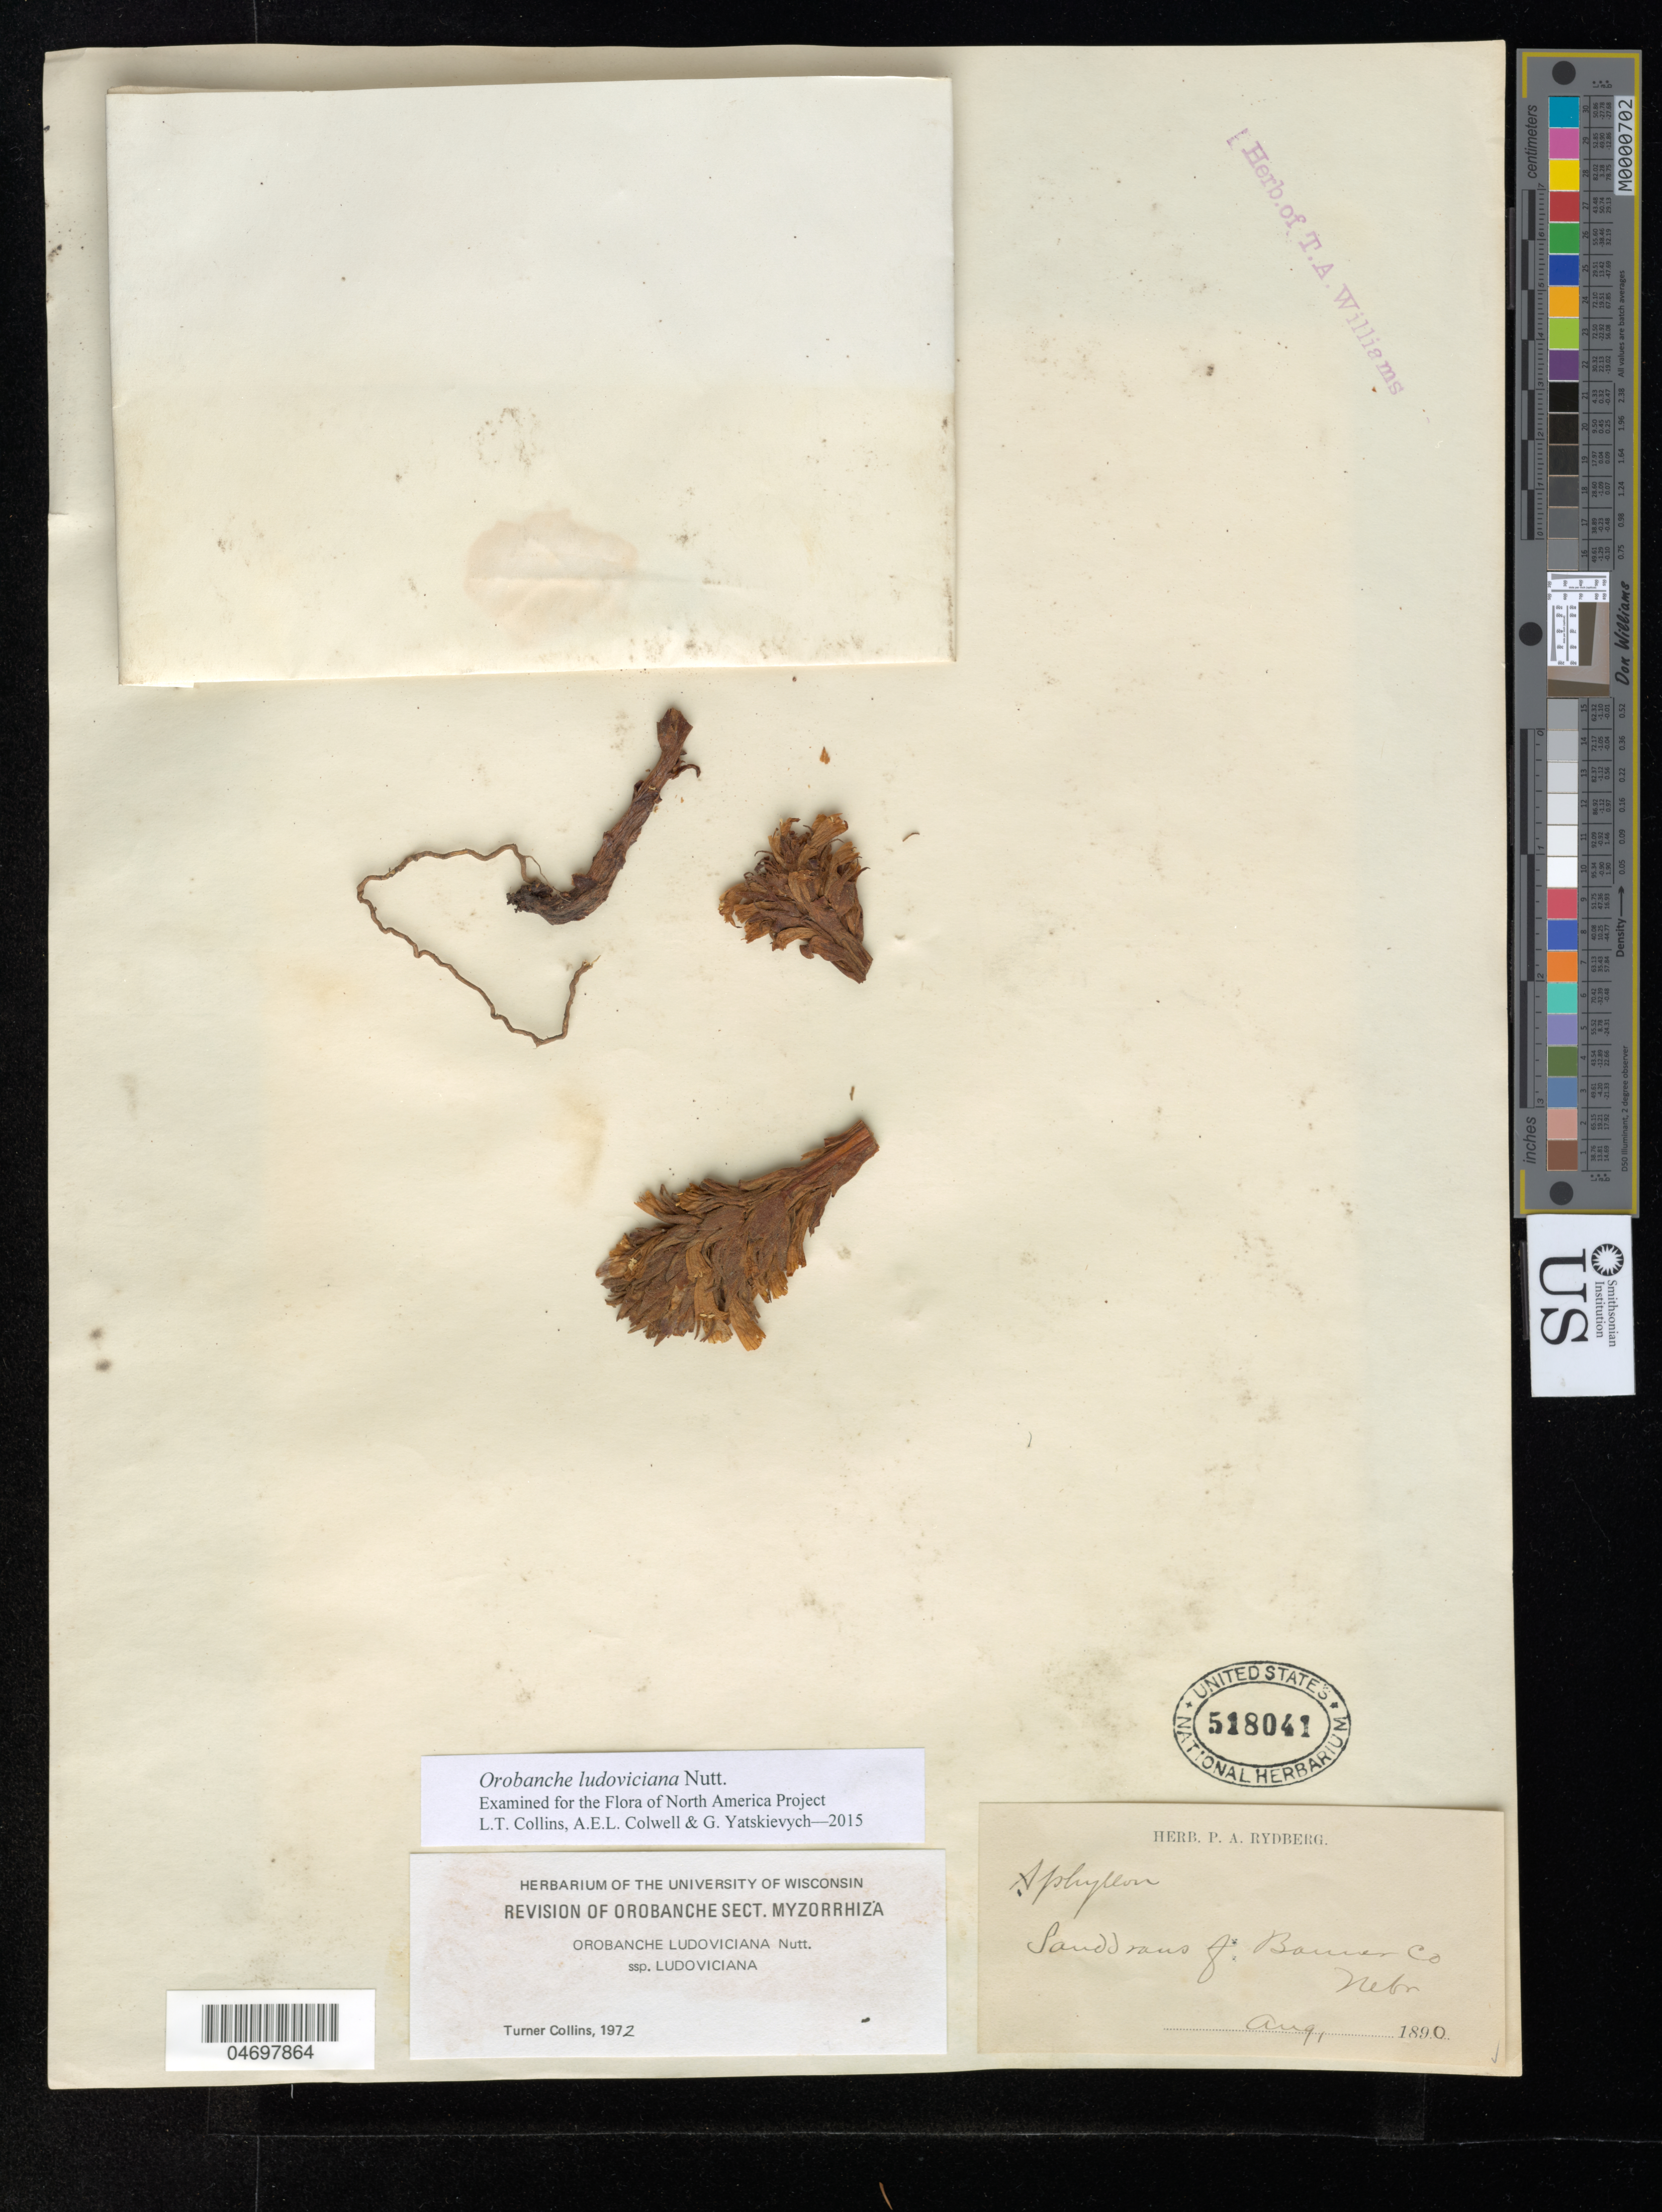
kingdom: Plantae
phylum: Tracheophyta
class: Magnoliopsida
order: Lamiales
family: Orobanchaceae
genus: Orobanche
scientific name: Orobanche ludoviciana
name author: Nutt.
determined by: Collins, L. T.; Colwell, A. E.; Yatskievych, G. A.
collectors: P. A. Rydberg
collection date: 1890-08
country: United States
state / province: Nebraska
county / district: Banner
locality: Sand draws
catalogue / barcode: US 518041